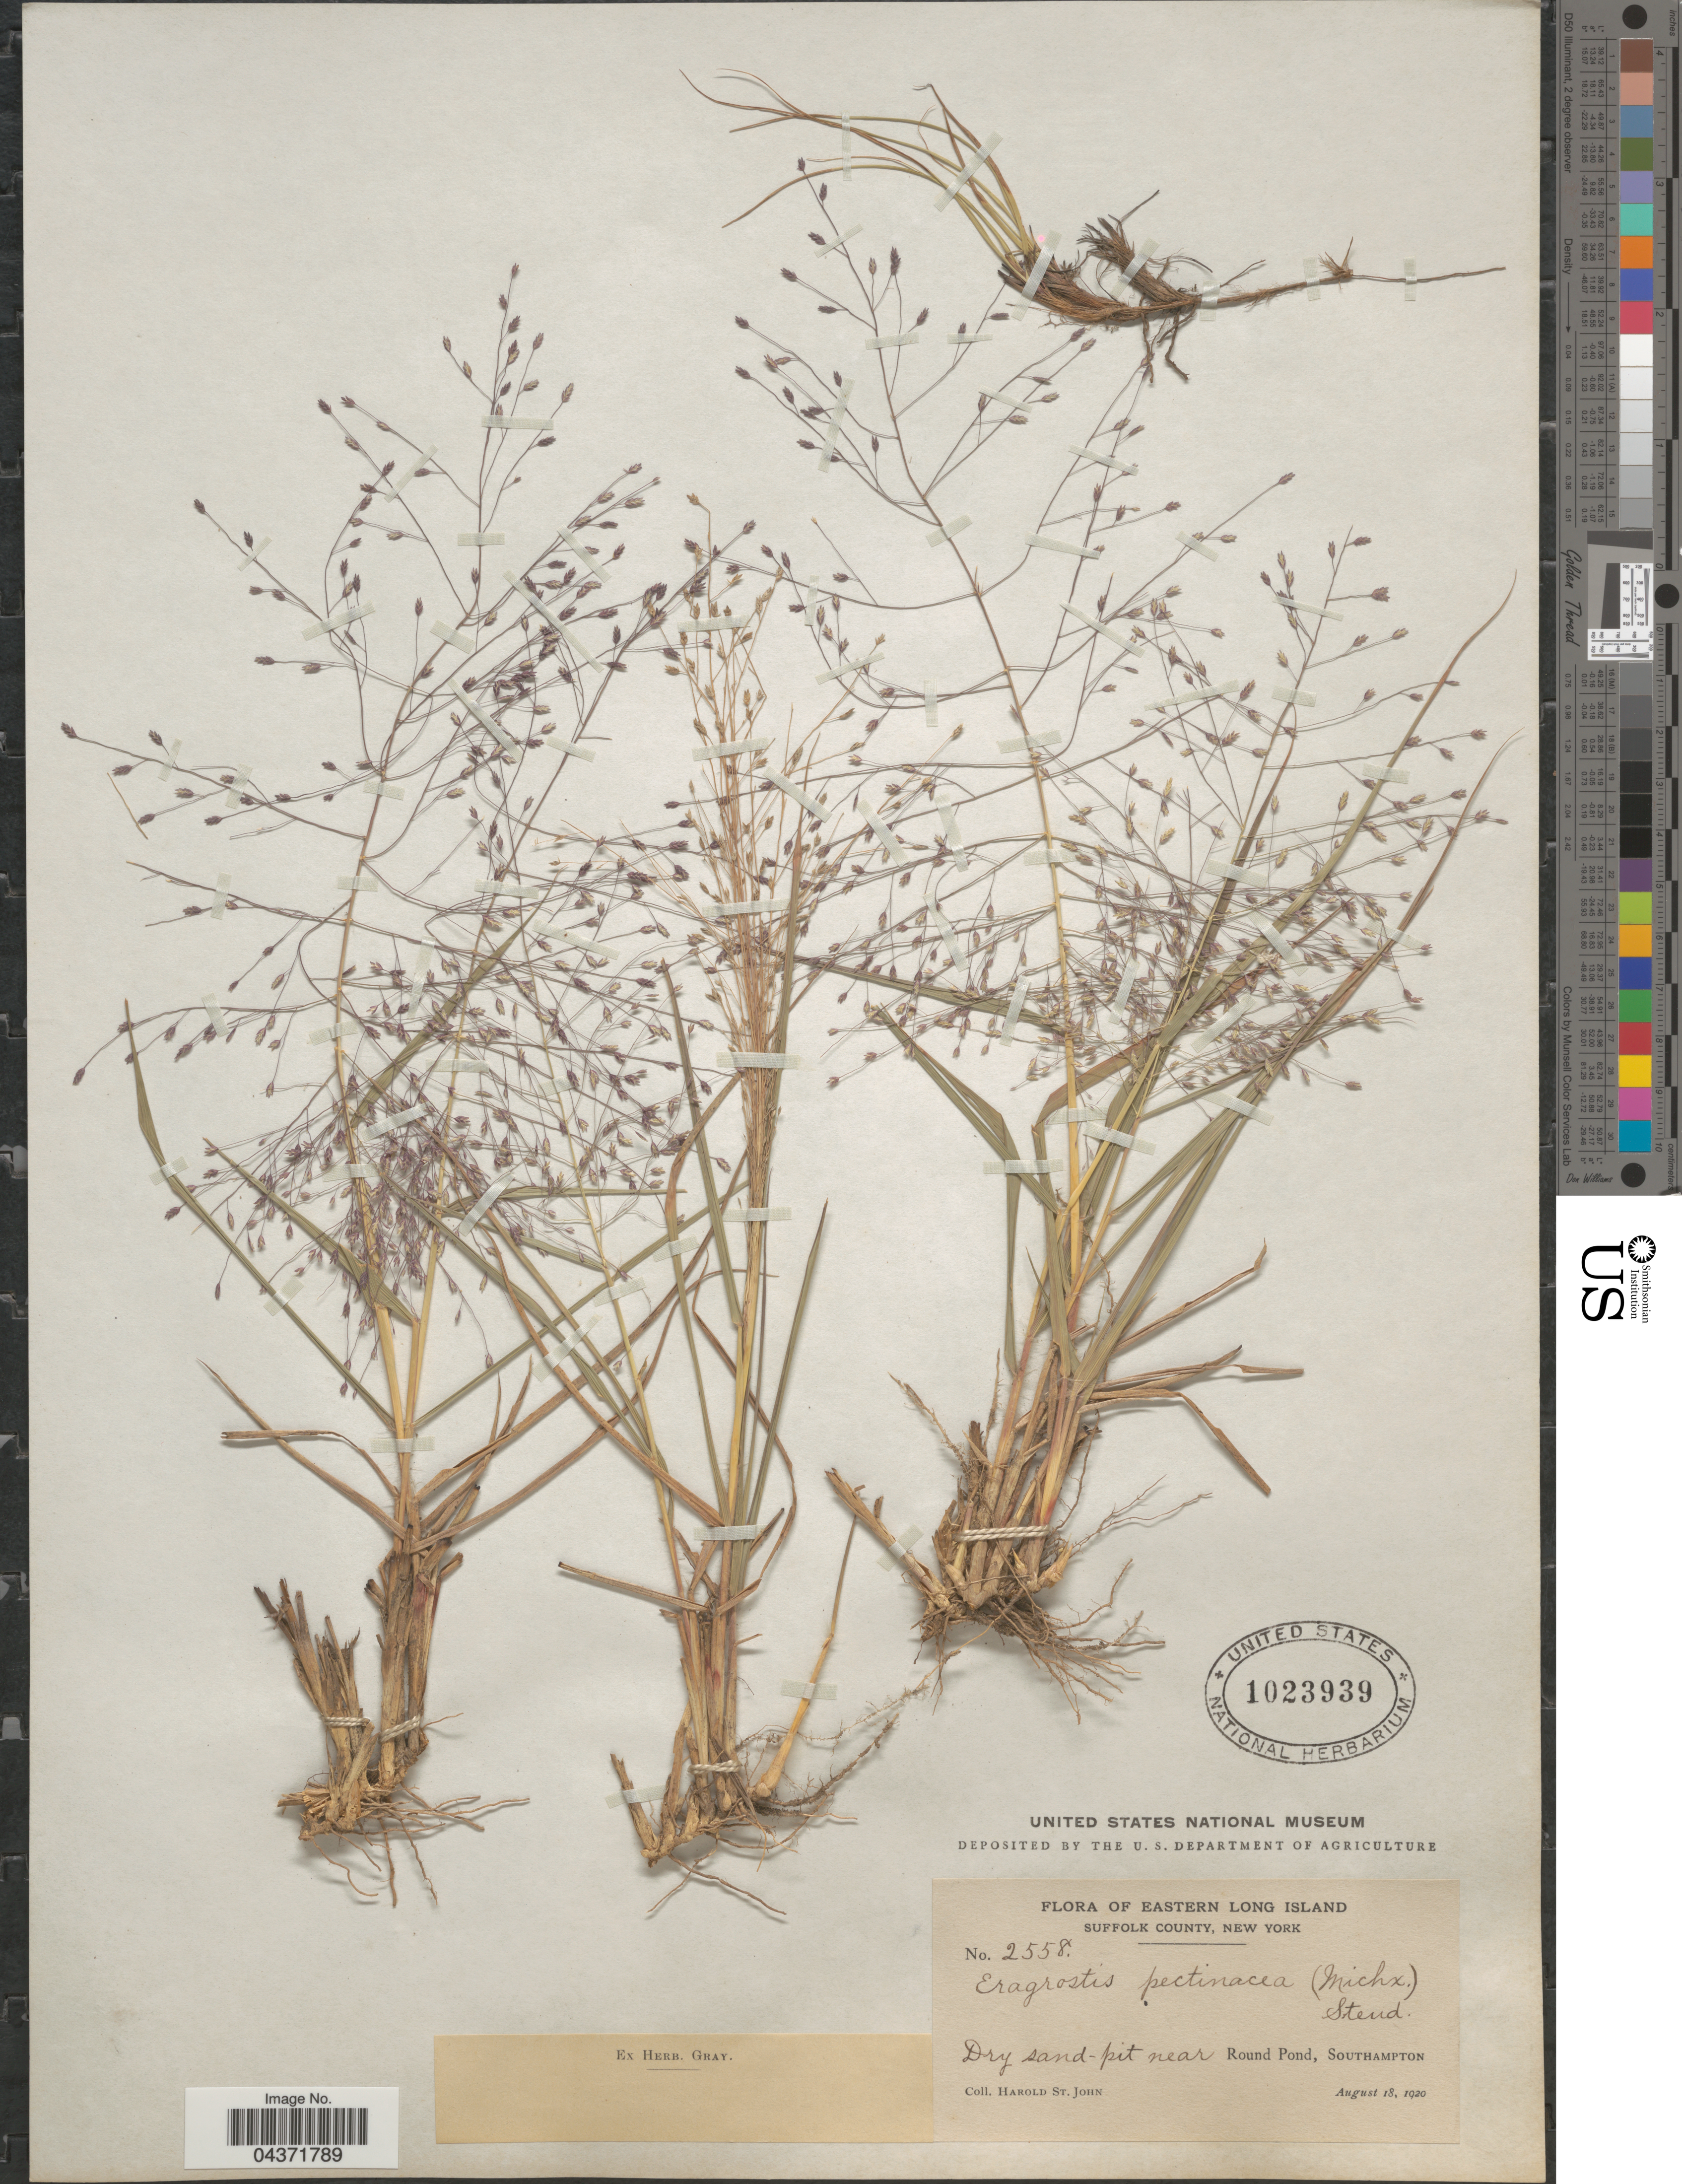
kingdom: Plantae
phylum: Tracheophyta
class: Liliopsida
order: Poales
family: Poaceae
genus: Eragrostis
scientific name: Eragrostis spectabilis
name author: (Pursh) Steud.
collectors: H. St. John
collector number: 2558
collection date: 1920-08-18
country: United States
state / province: New York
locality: Eastern Long Island. Suffolk County. Dry sand-pit near Round Pond, Southampton.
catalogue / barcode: US 1023939